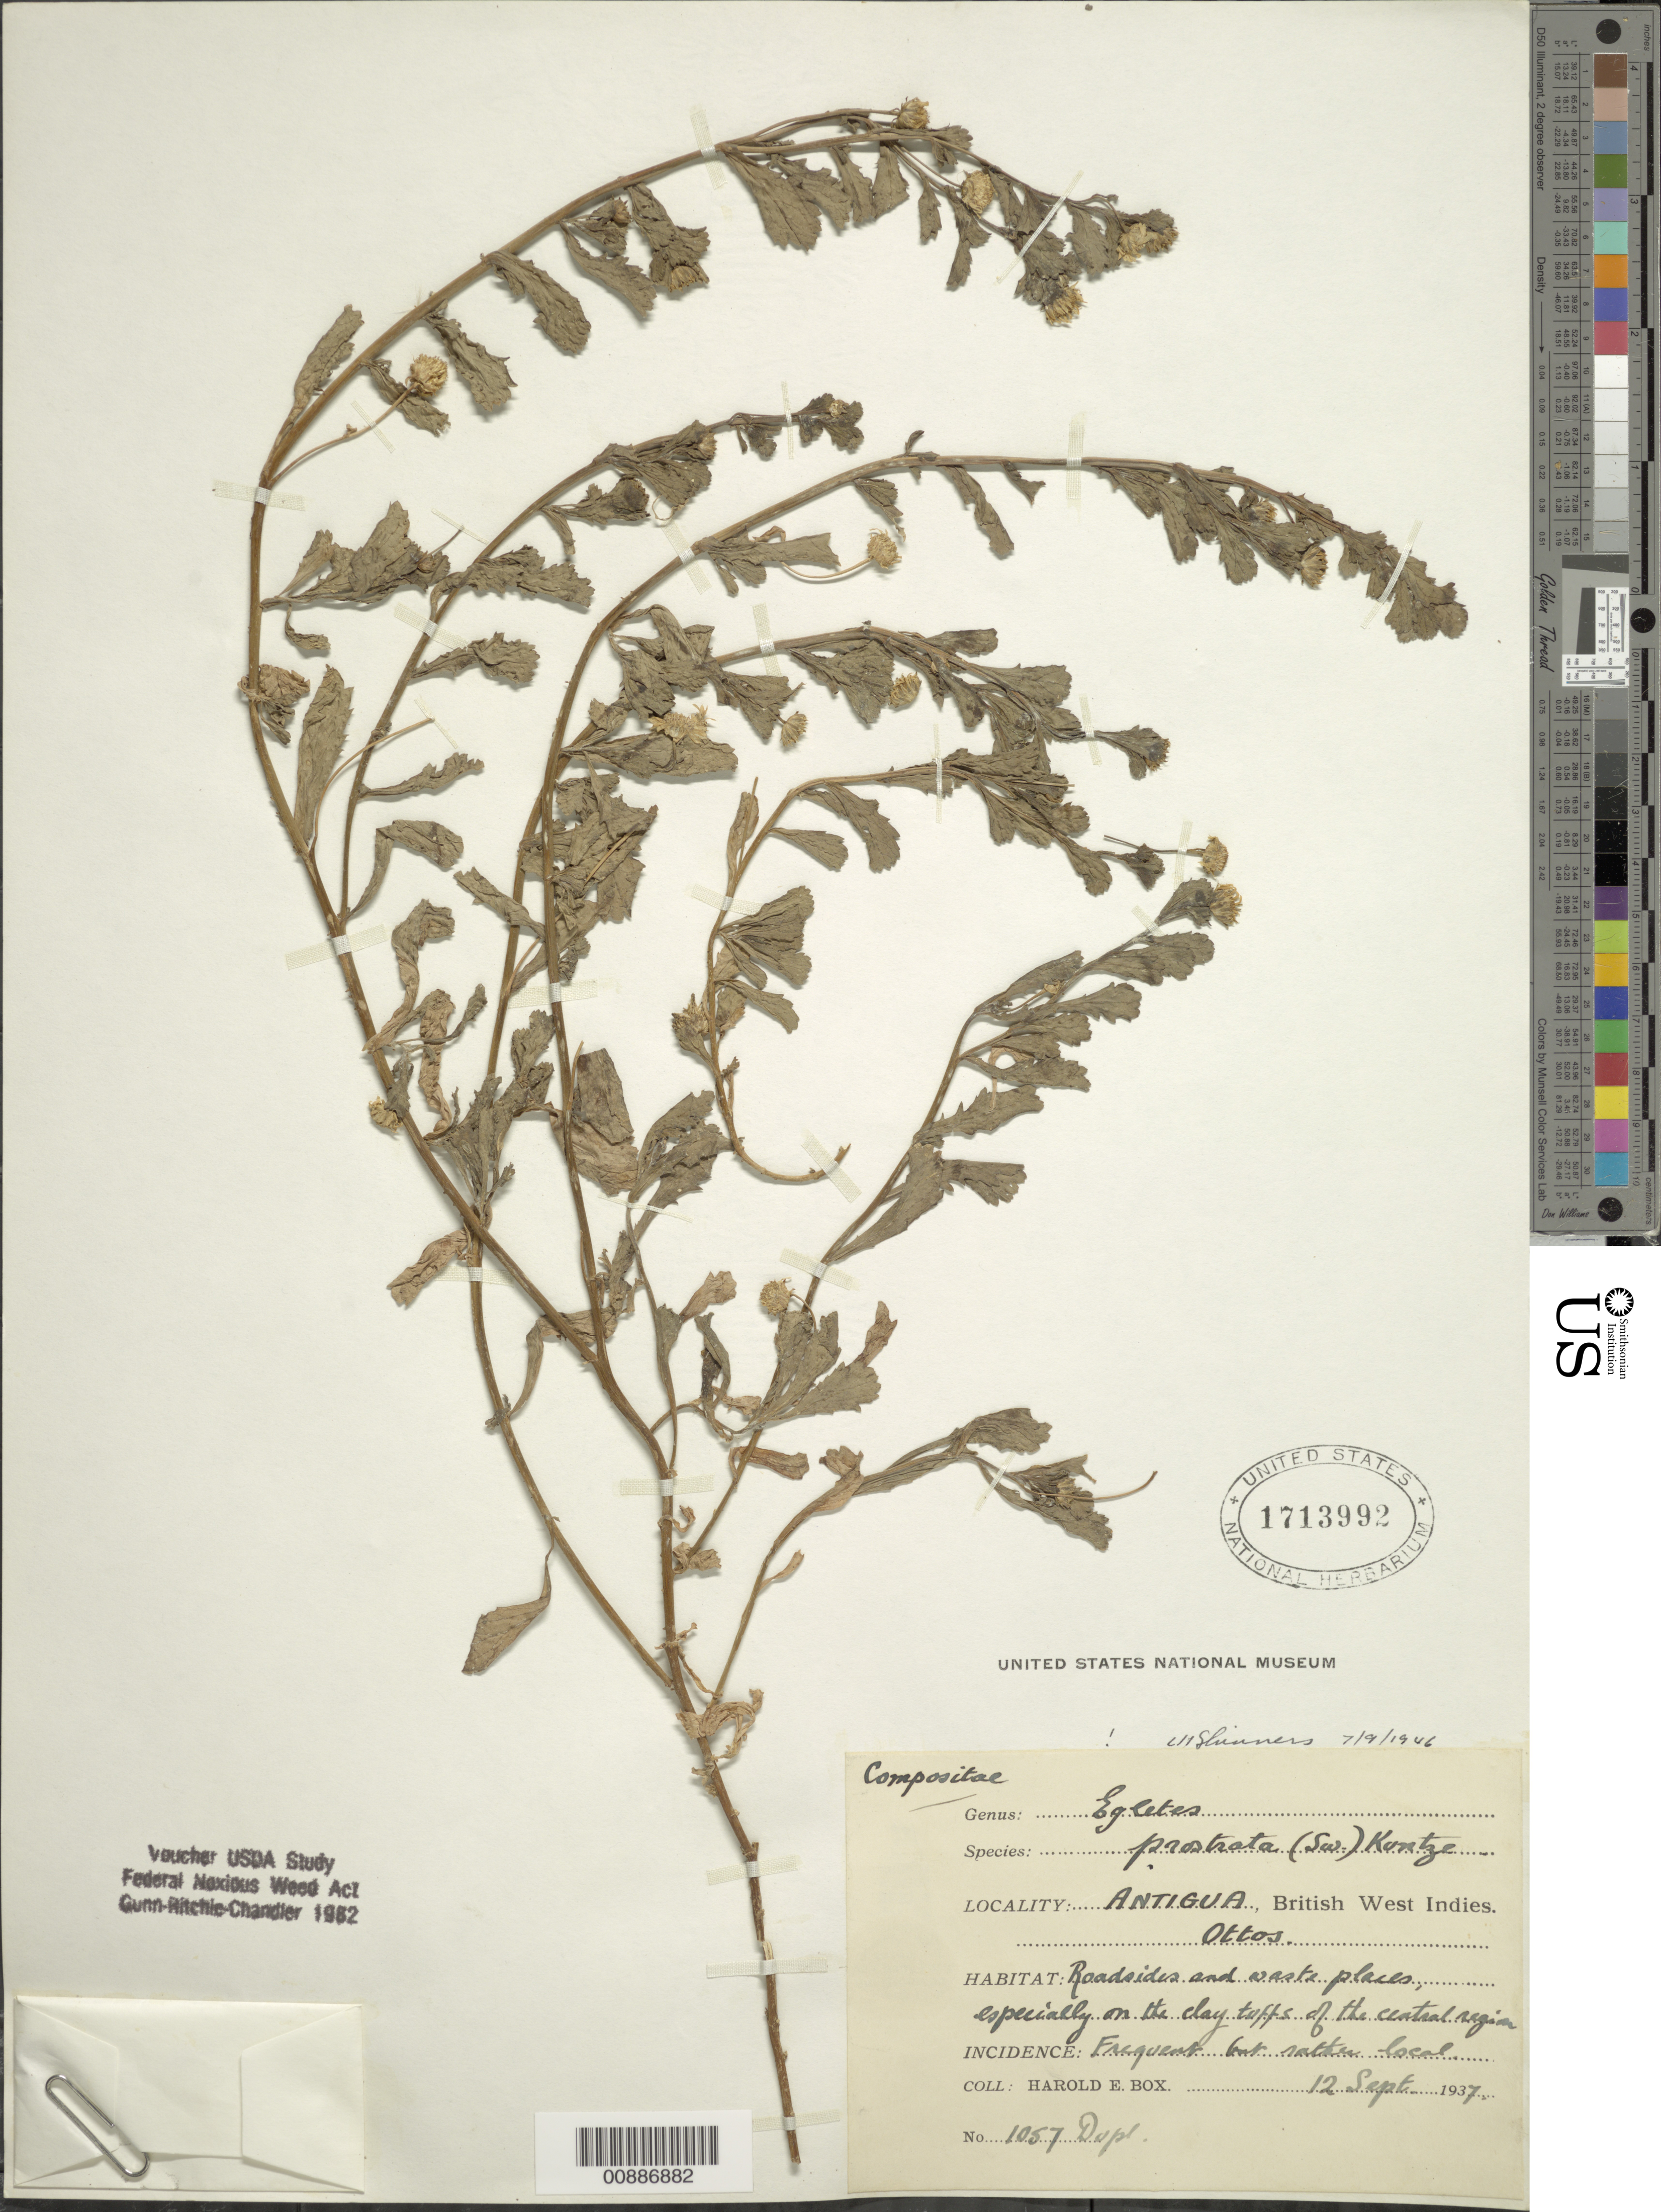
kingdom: Plantae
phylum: Tracheophyta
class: Magnoliopsida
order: Asterales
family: Asteraceae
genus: Egletes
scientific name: Egletes prostrata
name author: (Sw.) Kuntze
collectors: H. E. Box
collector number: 1057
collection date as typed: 12 Sep 1937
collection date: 1937-09-12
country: Antigua and Barbuda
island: Leeward Is.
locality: Ottos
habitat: Roadsides and waste places, esp. on clay tuffs of the central region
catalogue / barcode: US 1713992